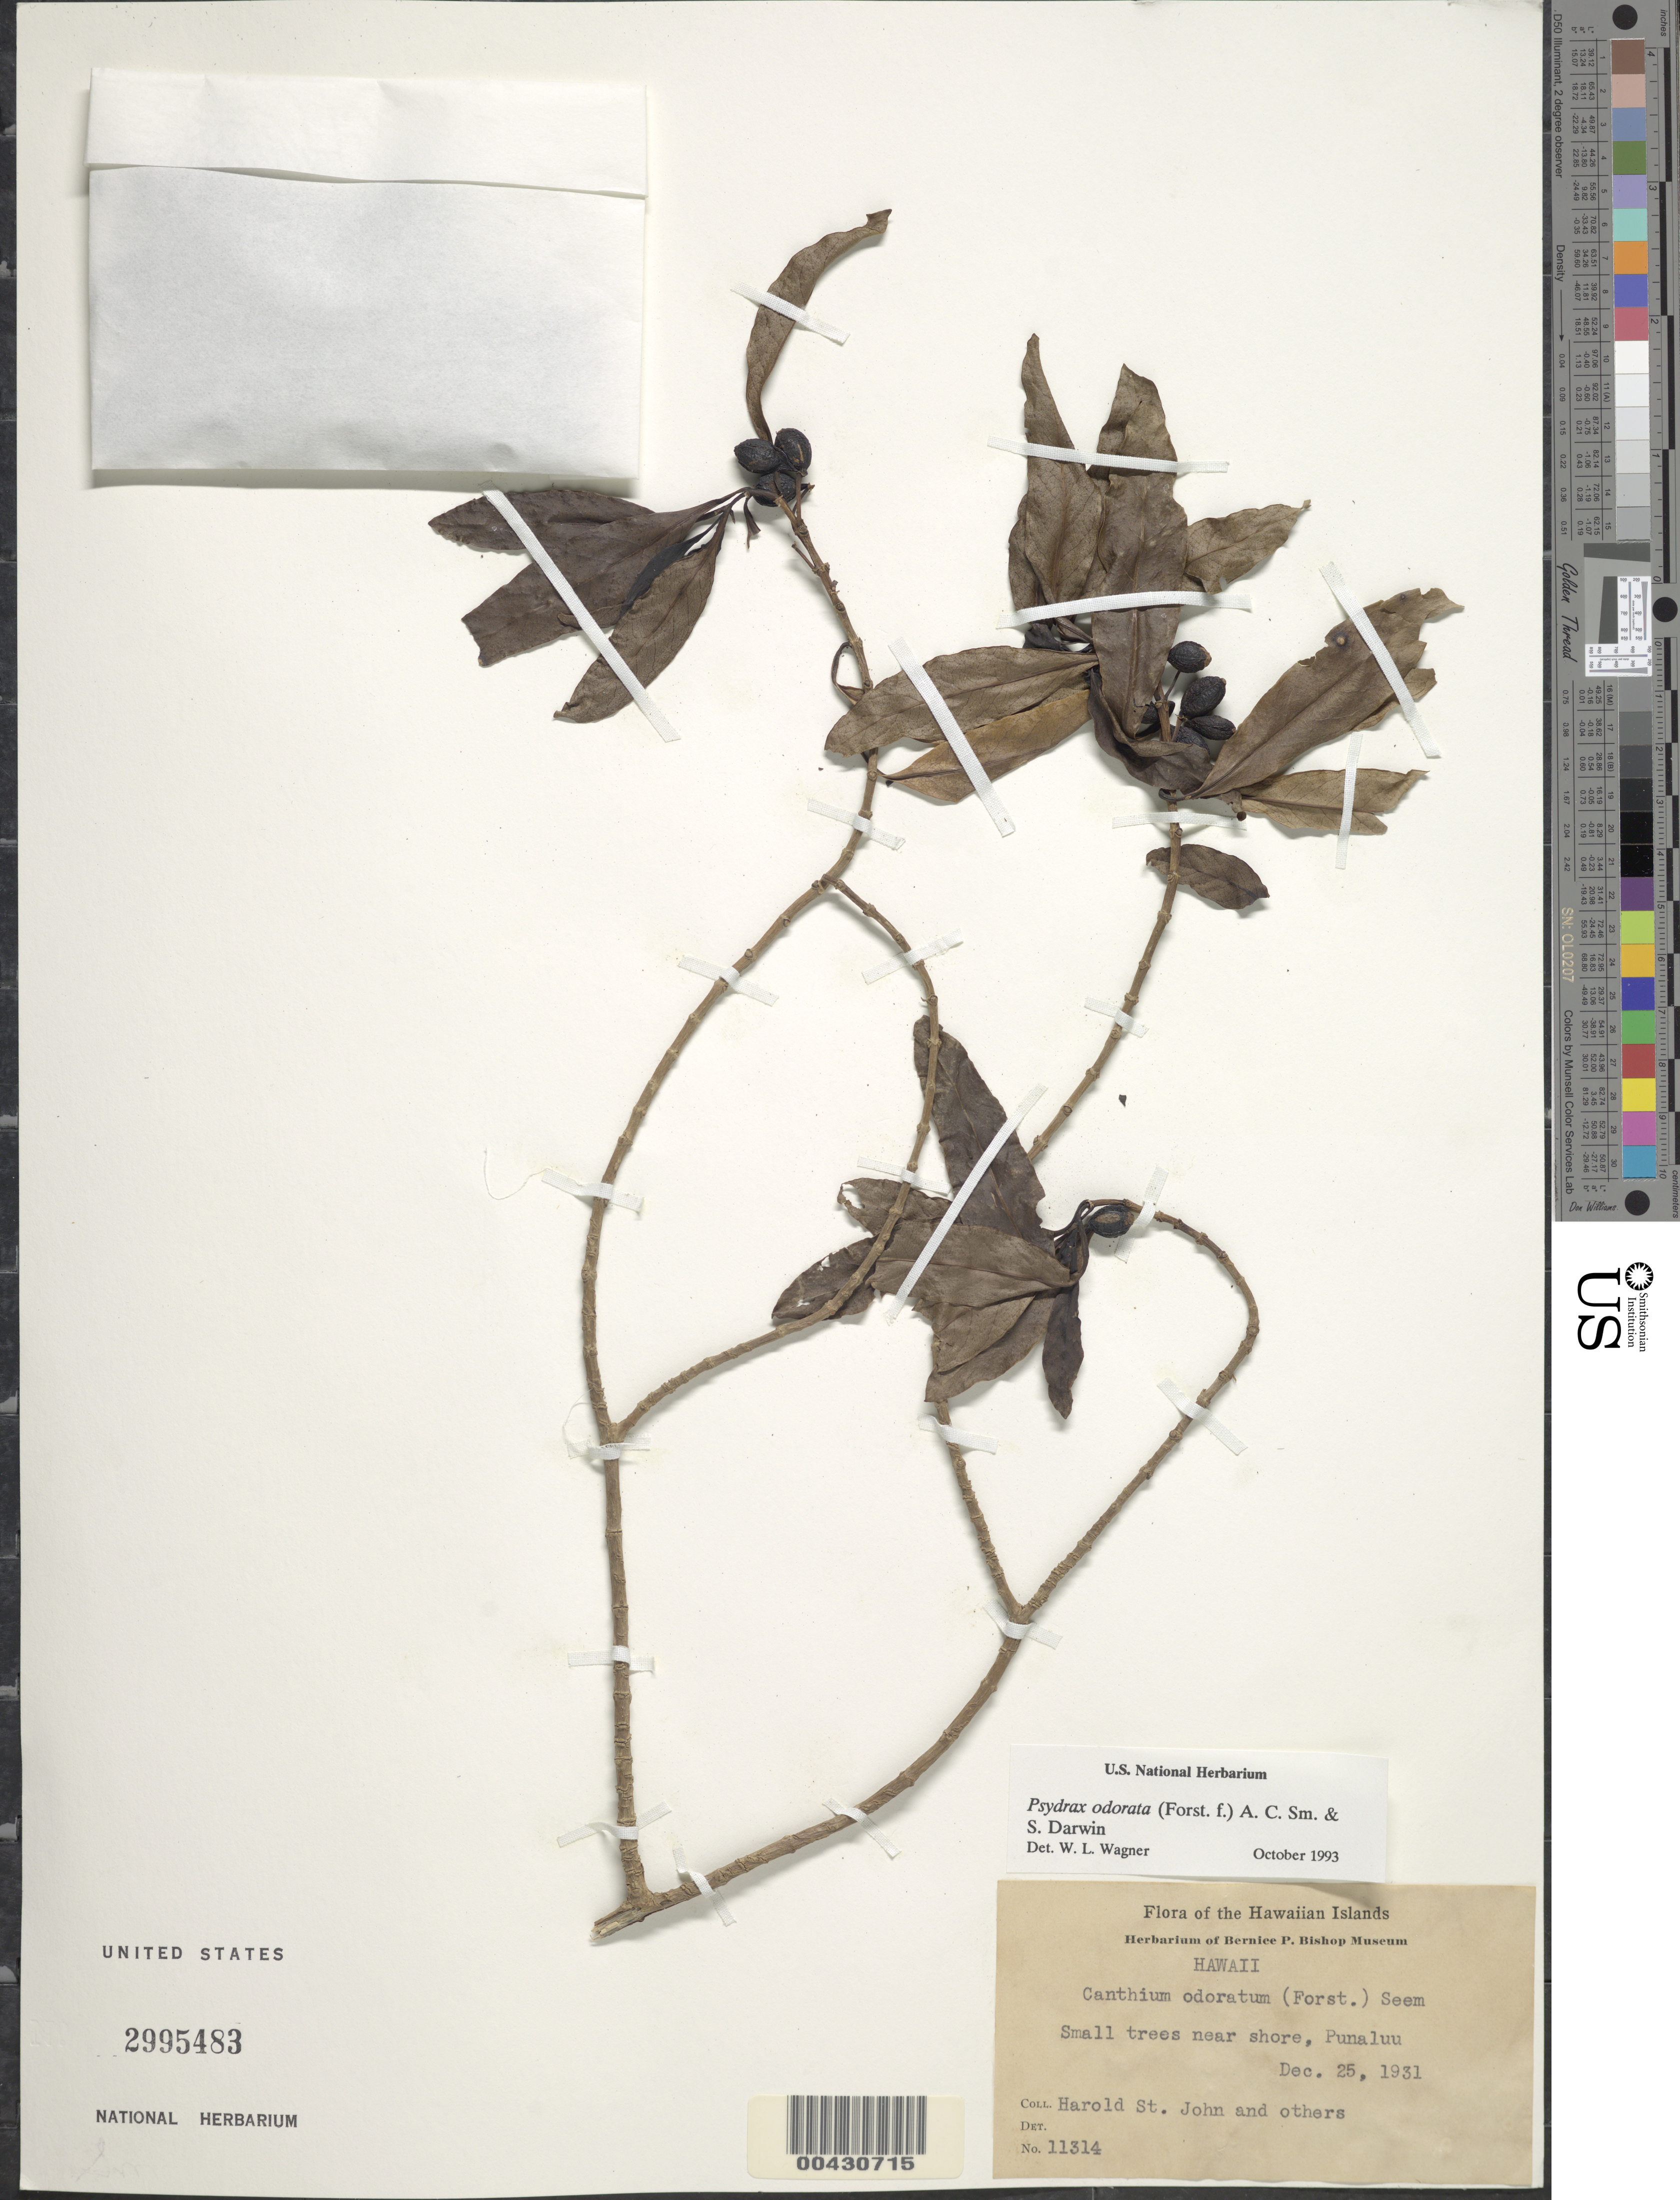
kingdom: Plantae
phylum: Tracheophyta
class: Magnoliopsida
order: Gentianales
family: Rubiaceae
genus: Psydrax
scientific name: Psydrax odorata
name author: (G. Forst.) A.C. Sm. & S.P. Darwin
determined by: Wagner, W. L., (BOT), Smithsonian Institution - National Museum of Natural History (UNITED STATES)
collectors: H. St. John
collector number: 11314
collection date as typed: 25 Dec 1931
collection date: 1931-12-25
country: United States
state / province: Hawaii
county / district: Hawaii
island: Hawaii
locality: Near shore, Punaluu.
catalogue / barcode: US 2995483